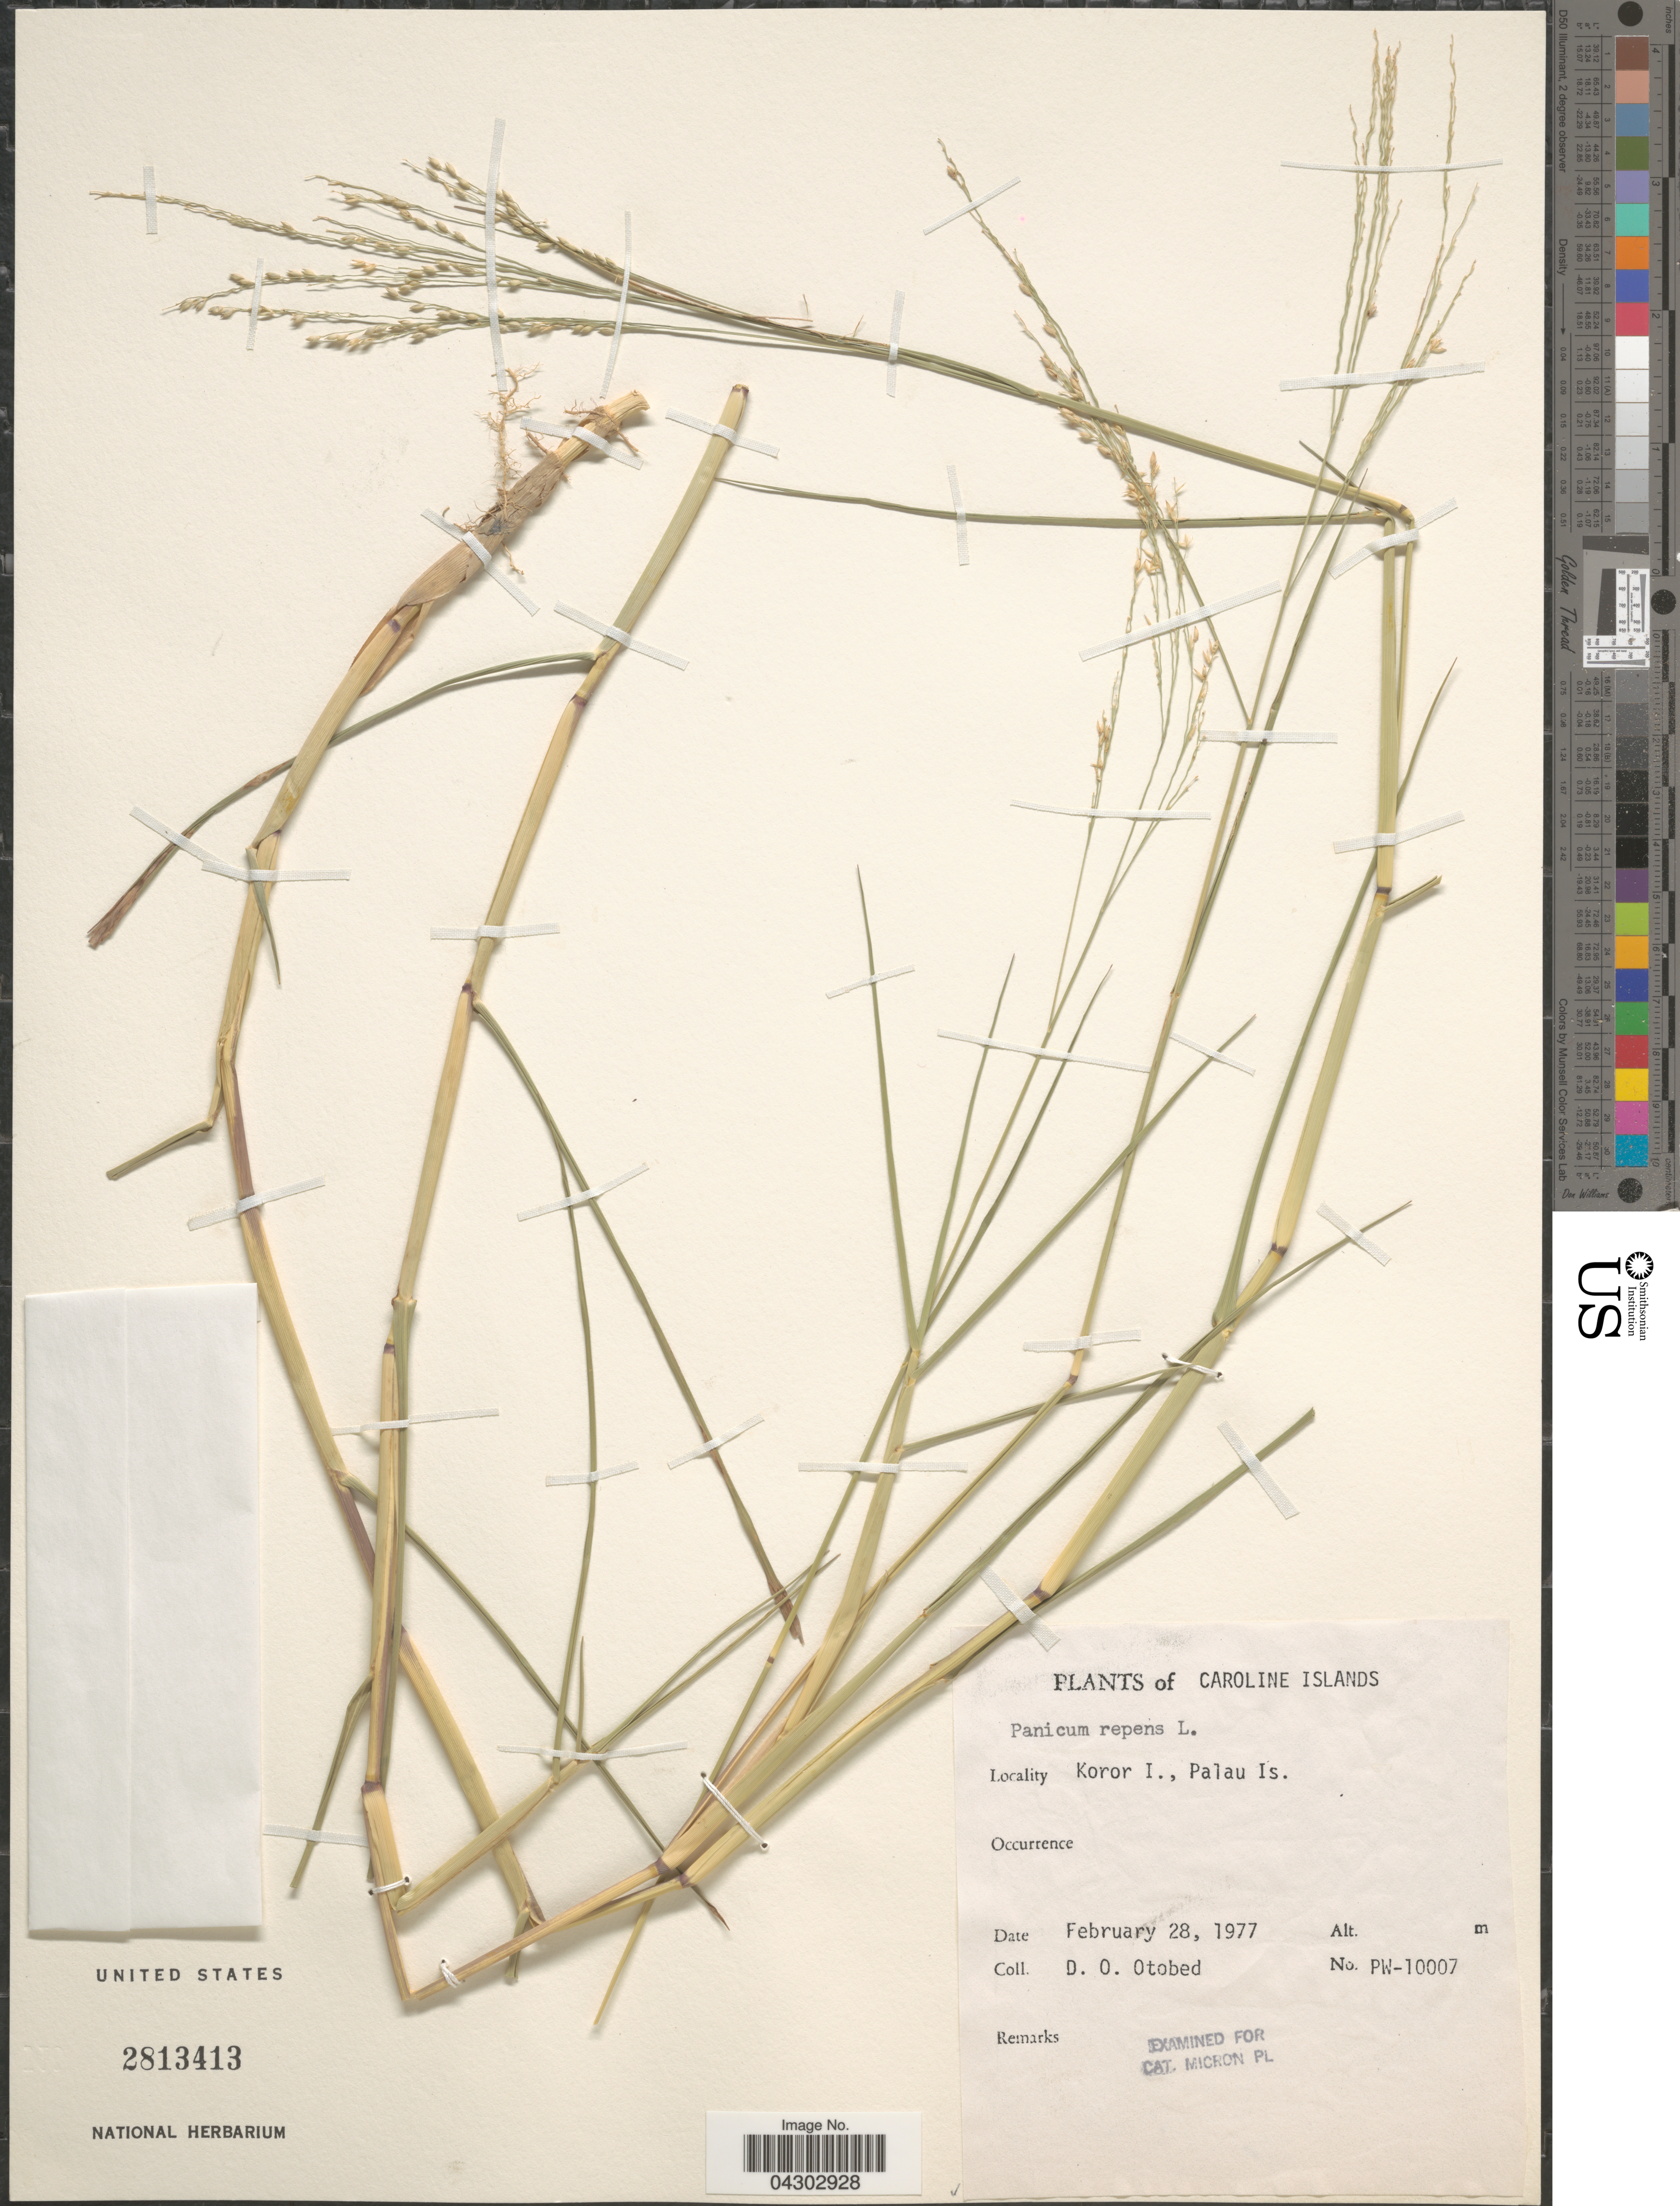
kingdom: Plantae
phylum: Tracheophyta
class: Liliopsida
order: Poales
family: Poaceae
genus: Panicum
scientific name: Panicum repens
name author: L.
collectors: D. O. Otobed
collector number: PW-10007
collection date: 1977-02-28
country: Palau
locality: Caroline Islands. Koror I., Palau Is.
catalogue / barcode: US 2813413